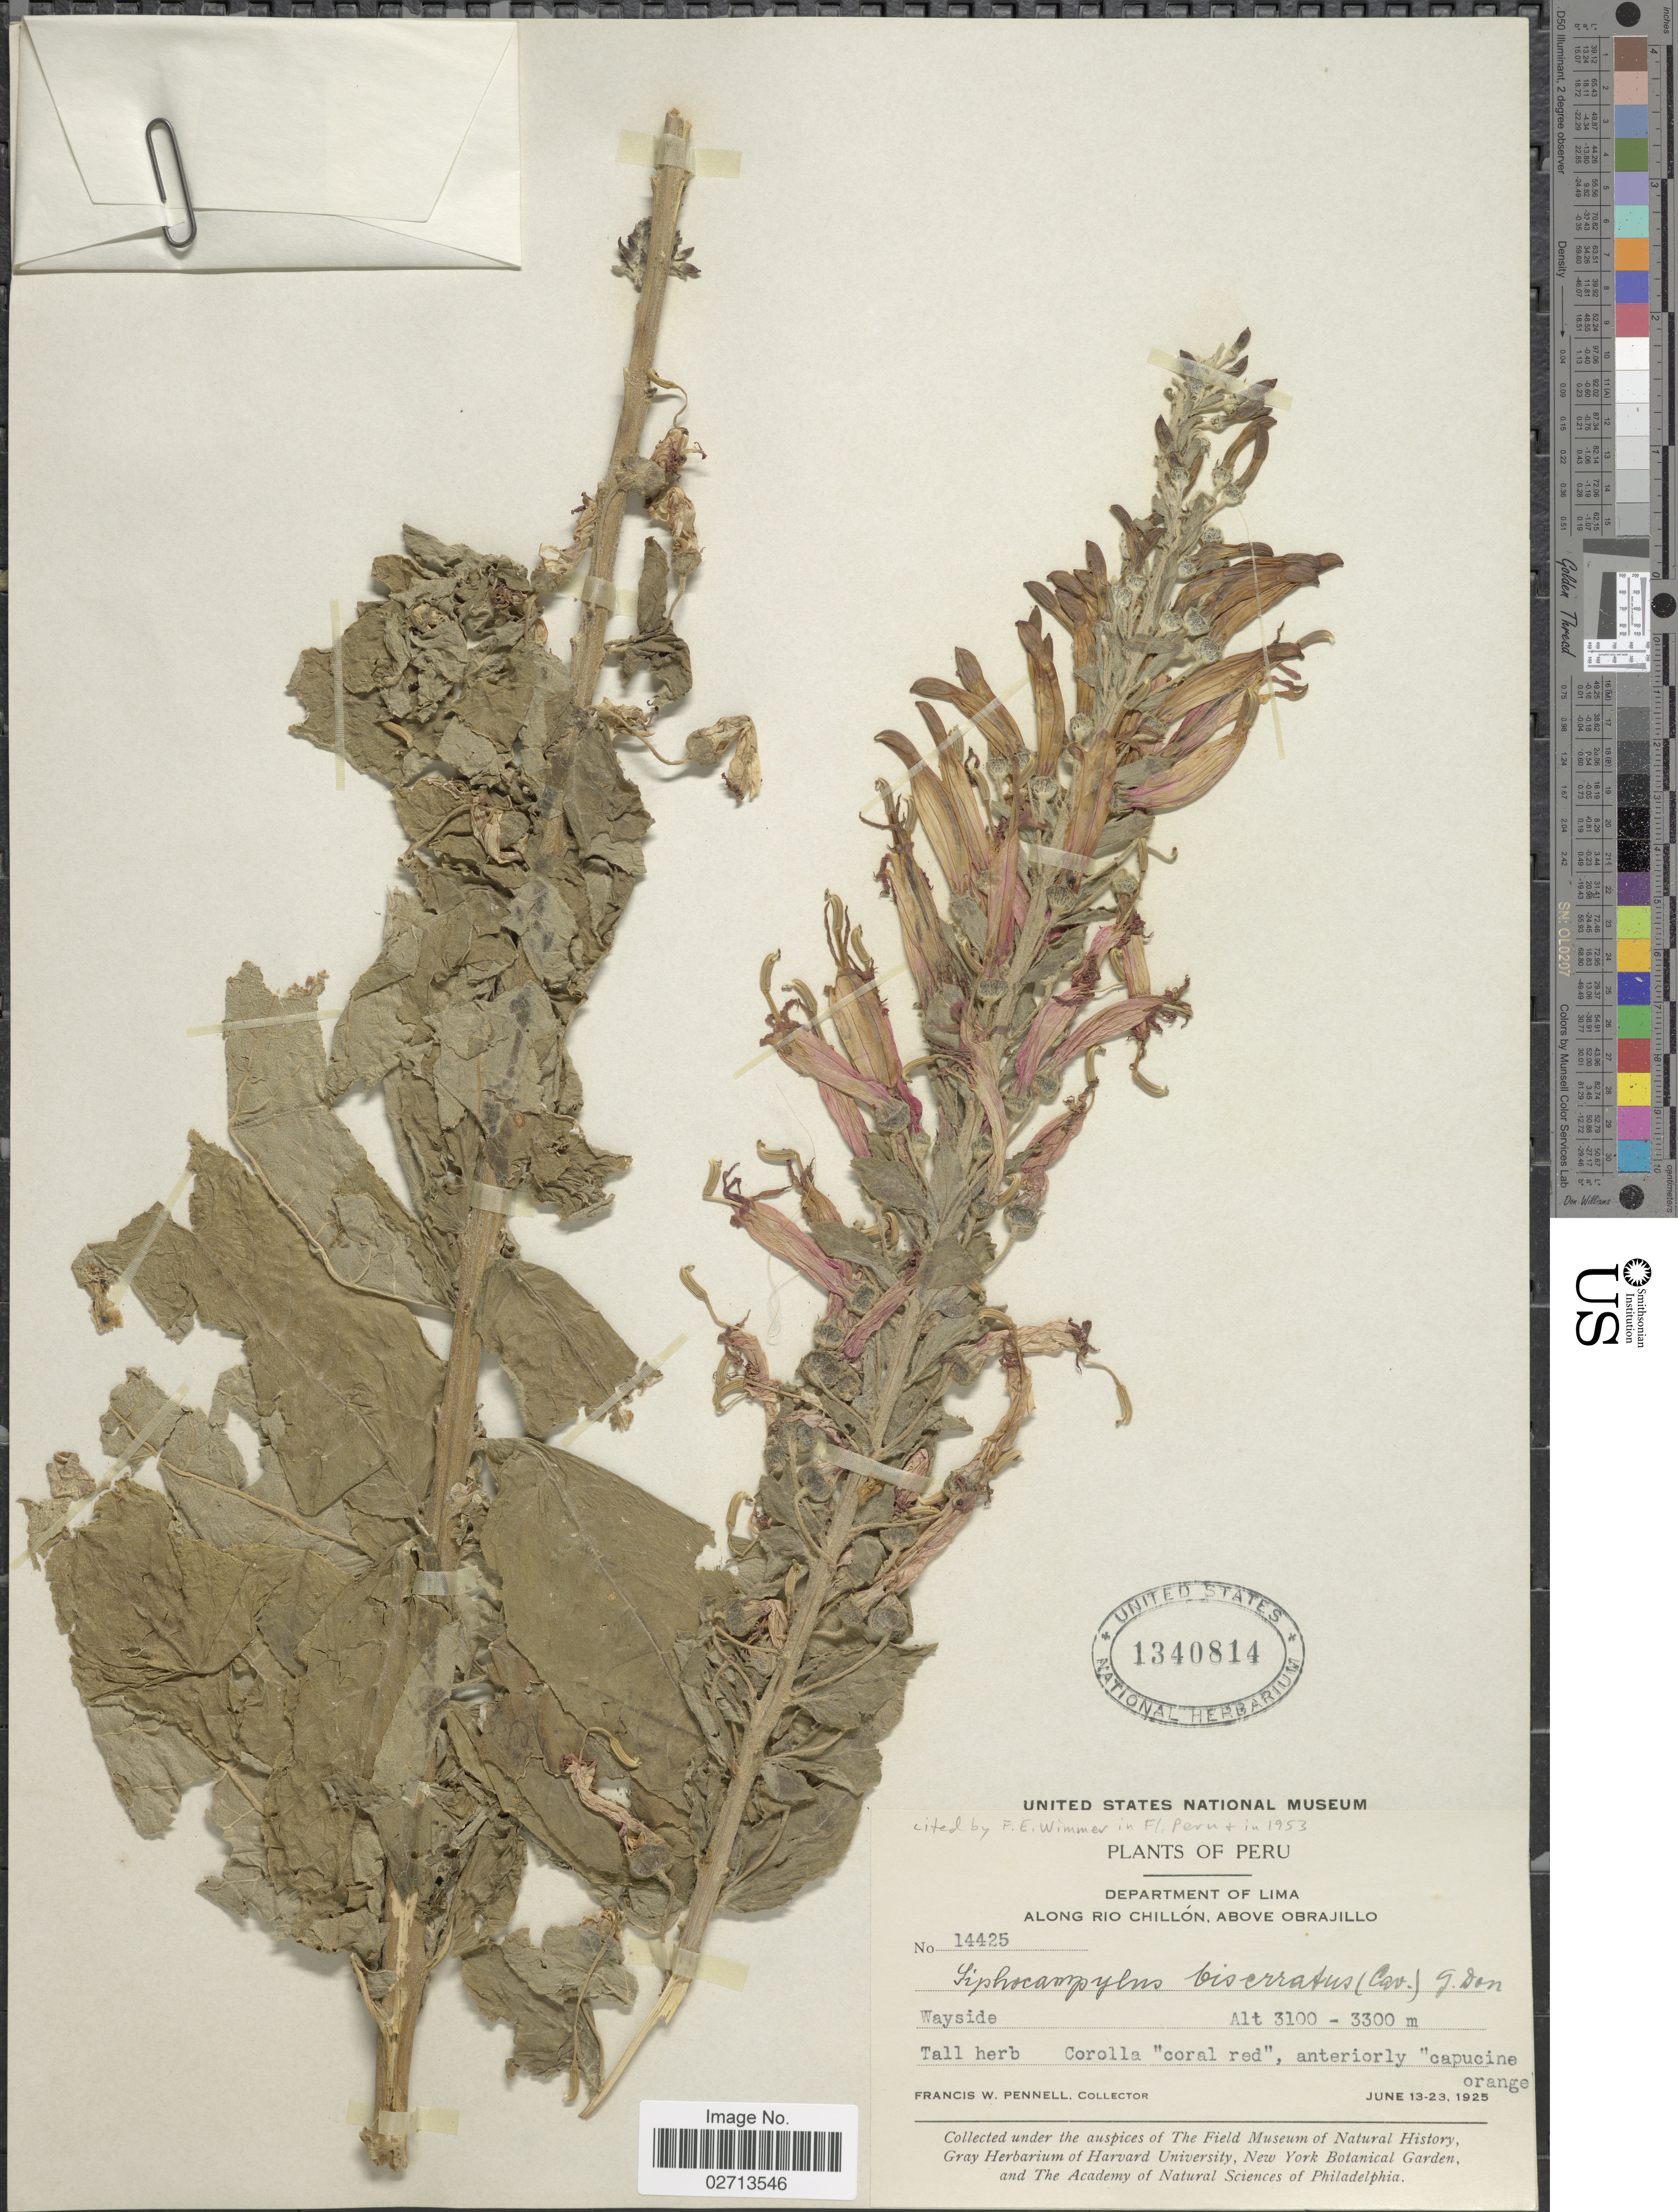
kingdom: Plantae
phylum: Tracheophyta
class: Magnoliopsida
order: Asterales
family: Campanulaceae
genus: Siphocampylus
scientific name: Siphocampylus biserratus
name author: (Cav.) A. DC.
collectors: F. W. Pennell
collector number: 14425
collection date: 1925-06-13/1925-06-23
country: Peru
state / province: Lima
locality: Along Rio Chillon above Obrajillo. Wayside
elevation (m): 3100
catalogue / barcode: US 1340814